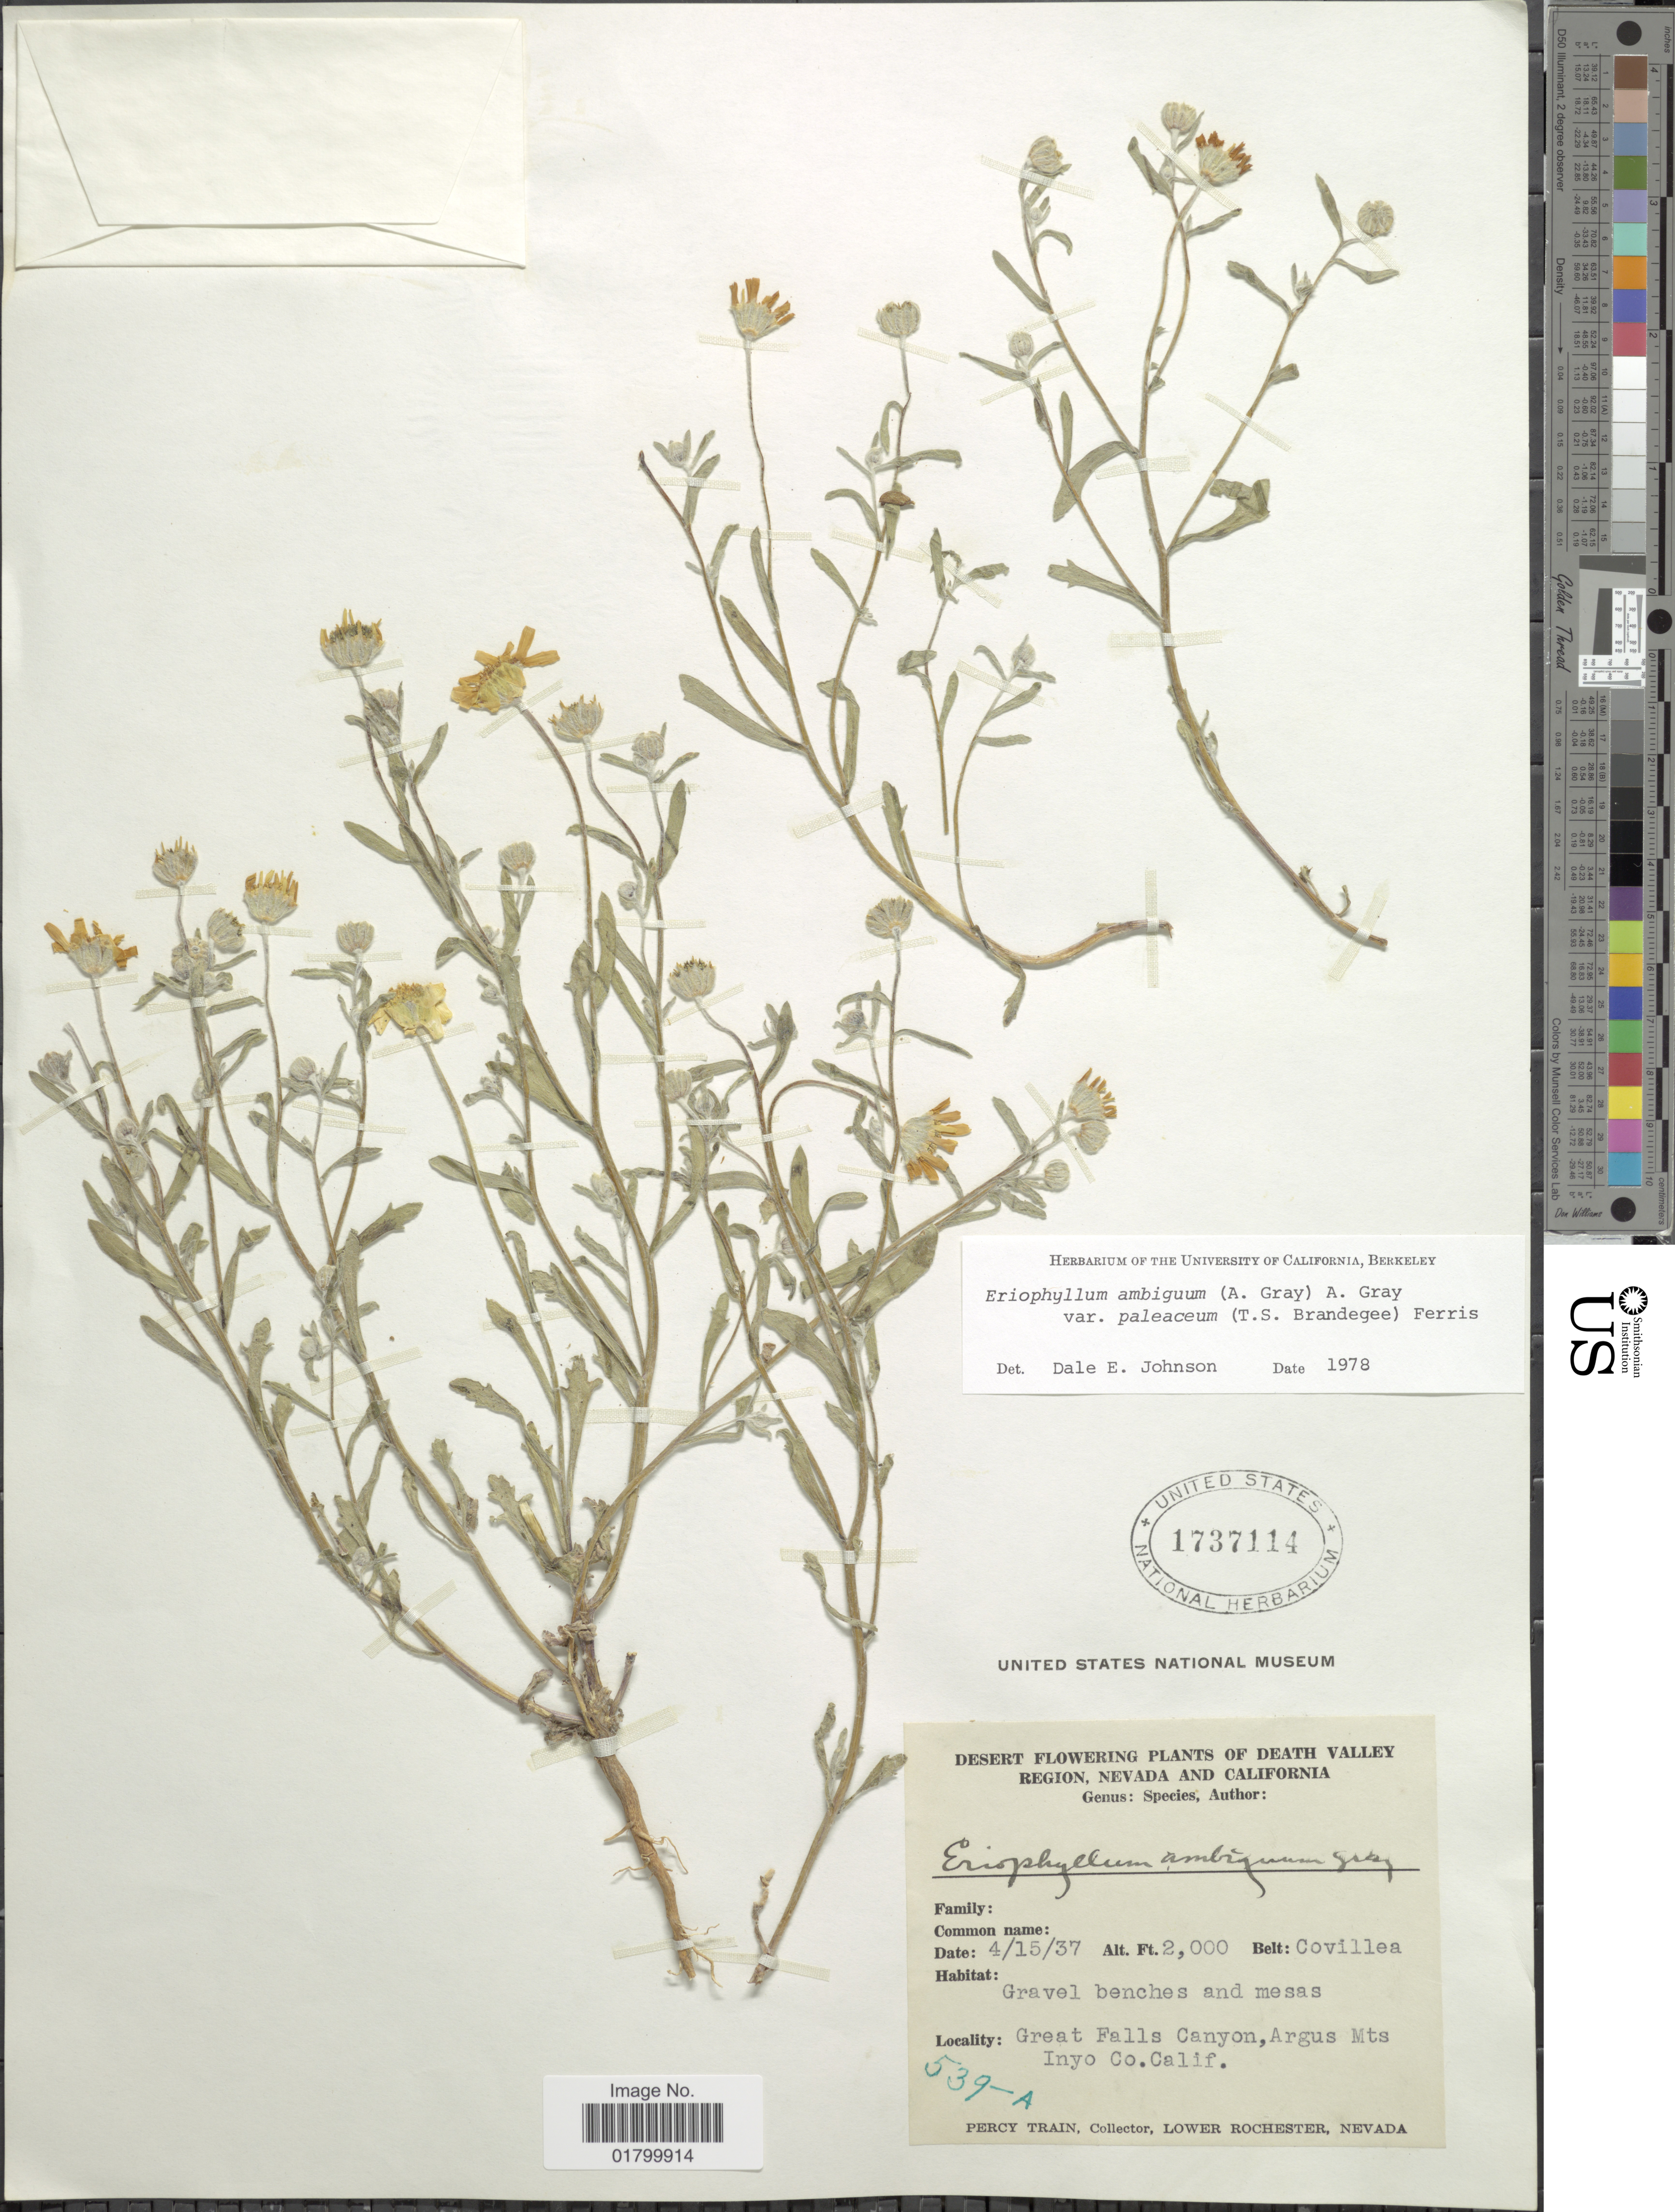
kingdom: Plantae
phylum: Tracheophyta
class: Magnoliopsida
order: Asterales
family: Asteraceae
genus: Eriophyllum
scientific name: Eriophyllum ambiguum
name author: (A. Gray) A. Gray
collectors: P. Train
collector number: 539-A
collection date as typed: Transcribed d/m/y: 15/4/37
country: United States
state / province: California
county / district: Inyo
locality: Death Valley Region, Great Falls Canyon, Argus Mts Inyo Co. Calif.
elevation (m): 610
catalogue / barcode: US 1737114